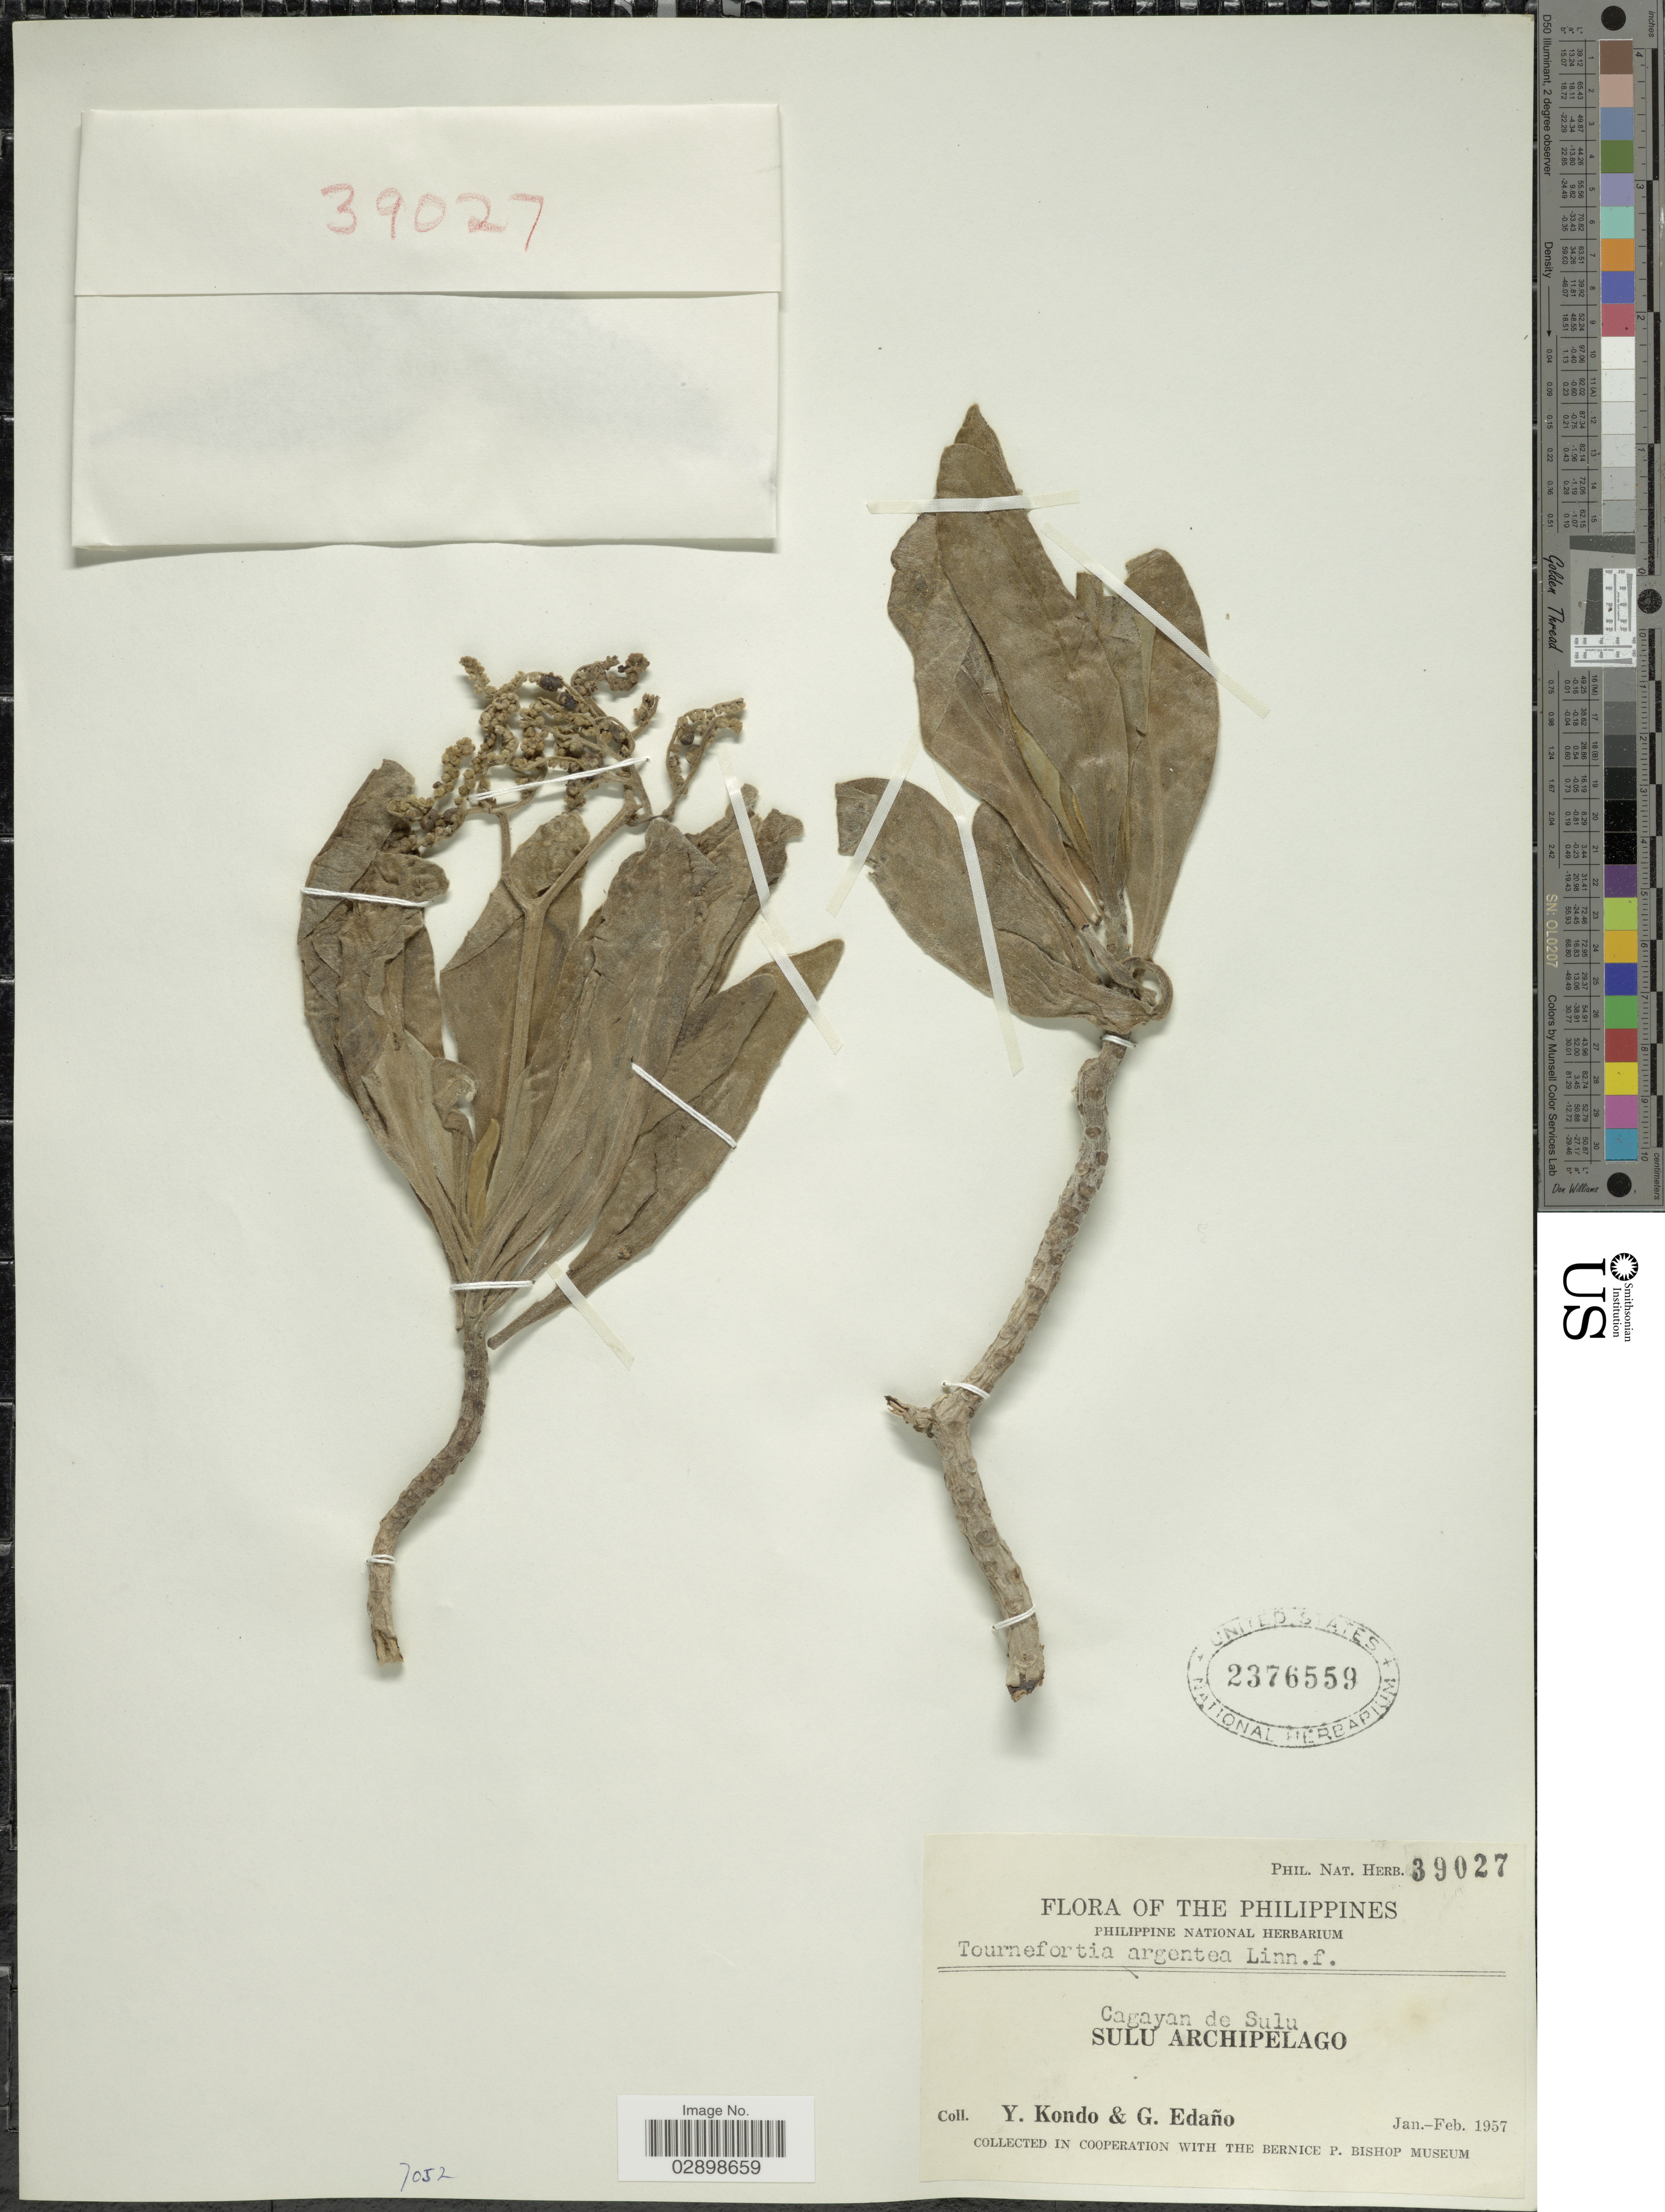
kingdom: Plantae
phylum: Tracheophyta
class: Magnoliopsida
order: Boraginales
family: Heliotropiaceae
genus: Tournefortia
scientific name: Tournefortia argentea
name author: L. f.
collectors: Y. Kondo & G. Edaño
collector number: Phil. Nat. Herb. 39027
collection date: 1957-01/1957-02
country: Philippines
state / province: Muslim Mindanao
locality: Cagayan de Sulu. Sulu Archipelago.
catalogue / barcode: US 2376559